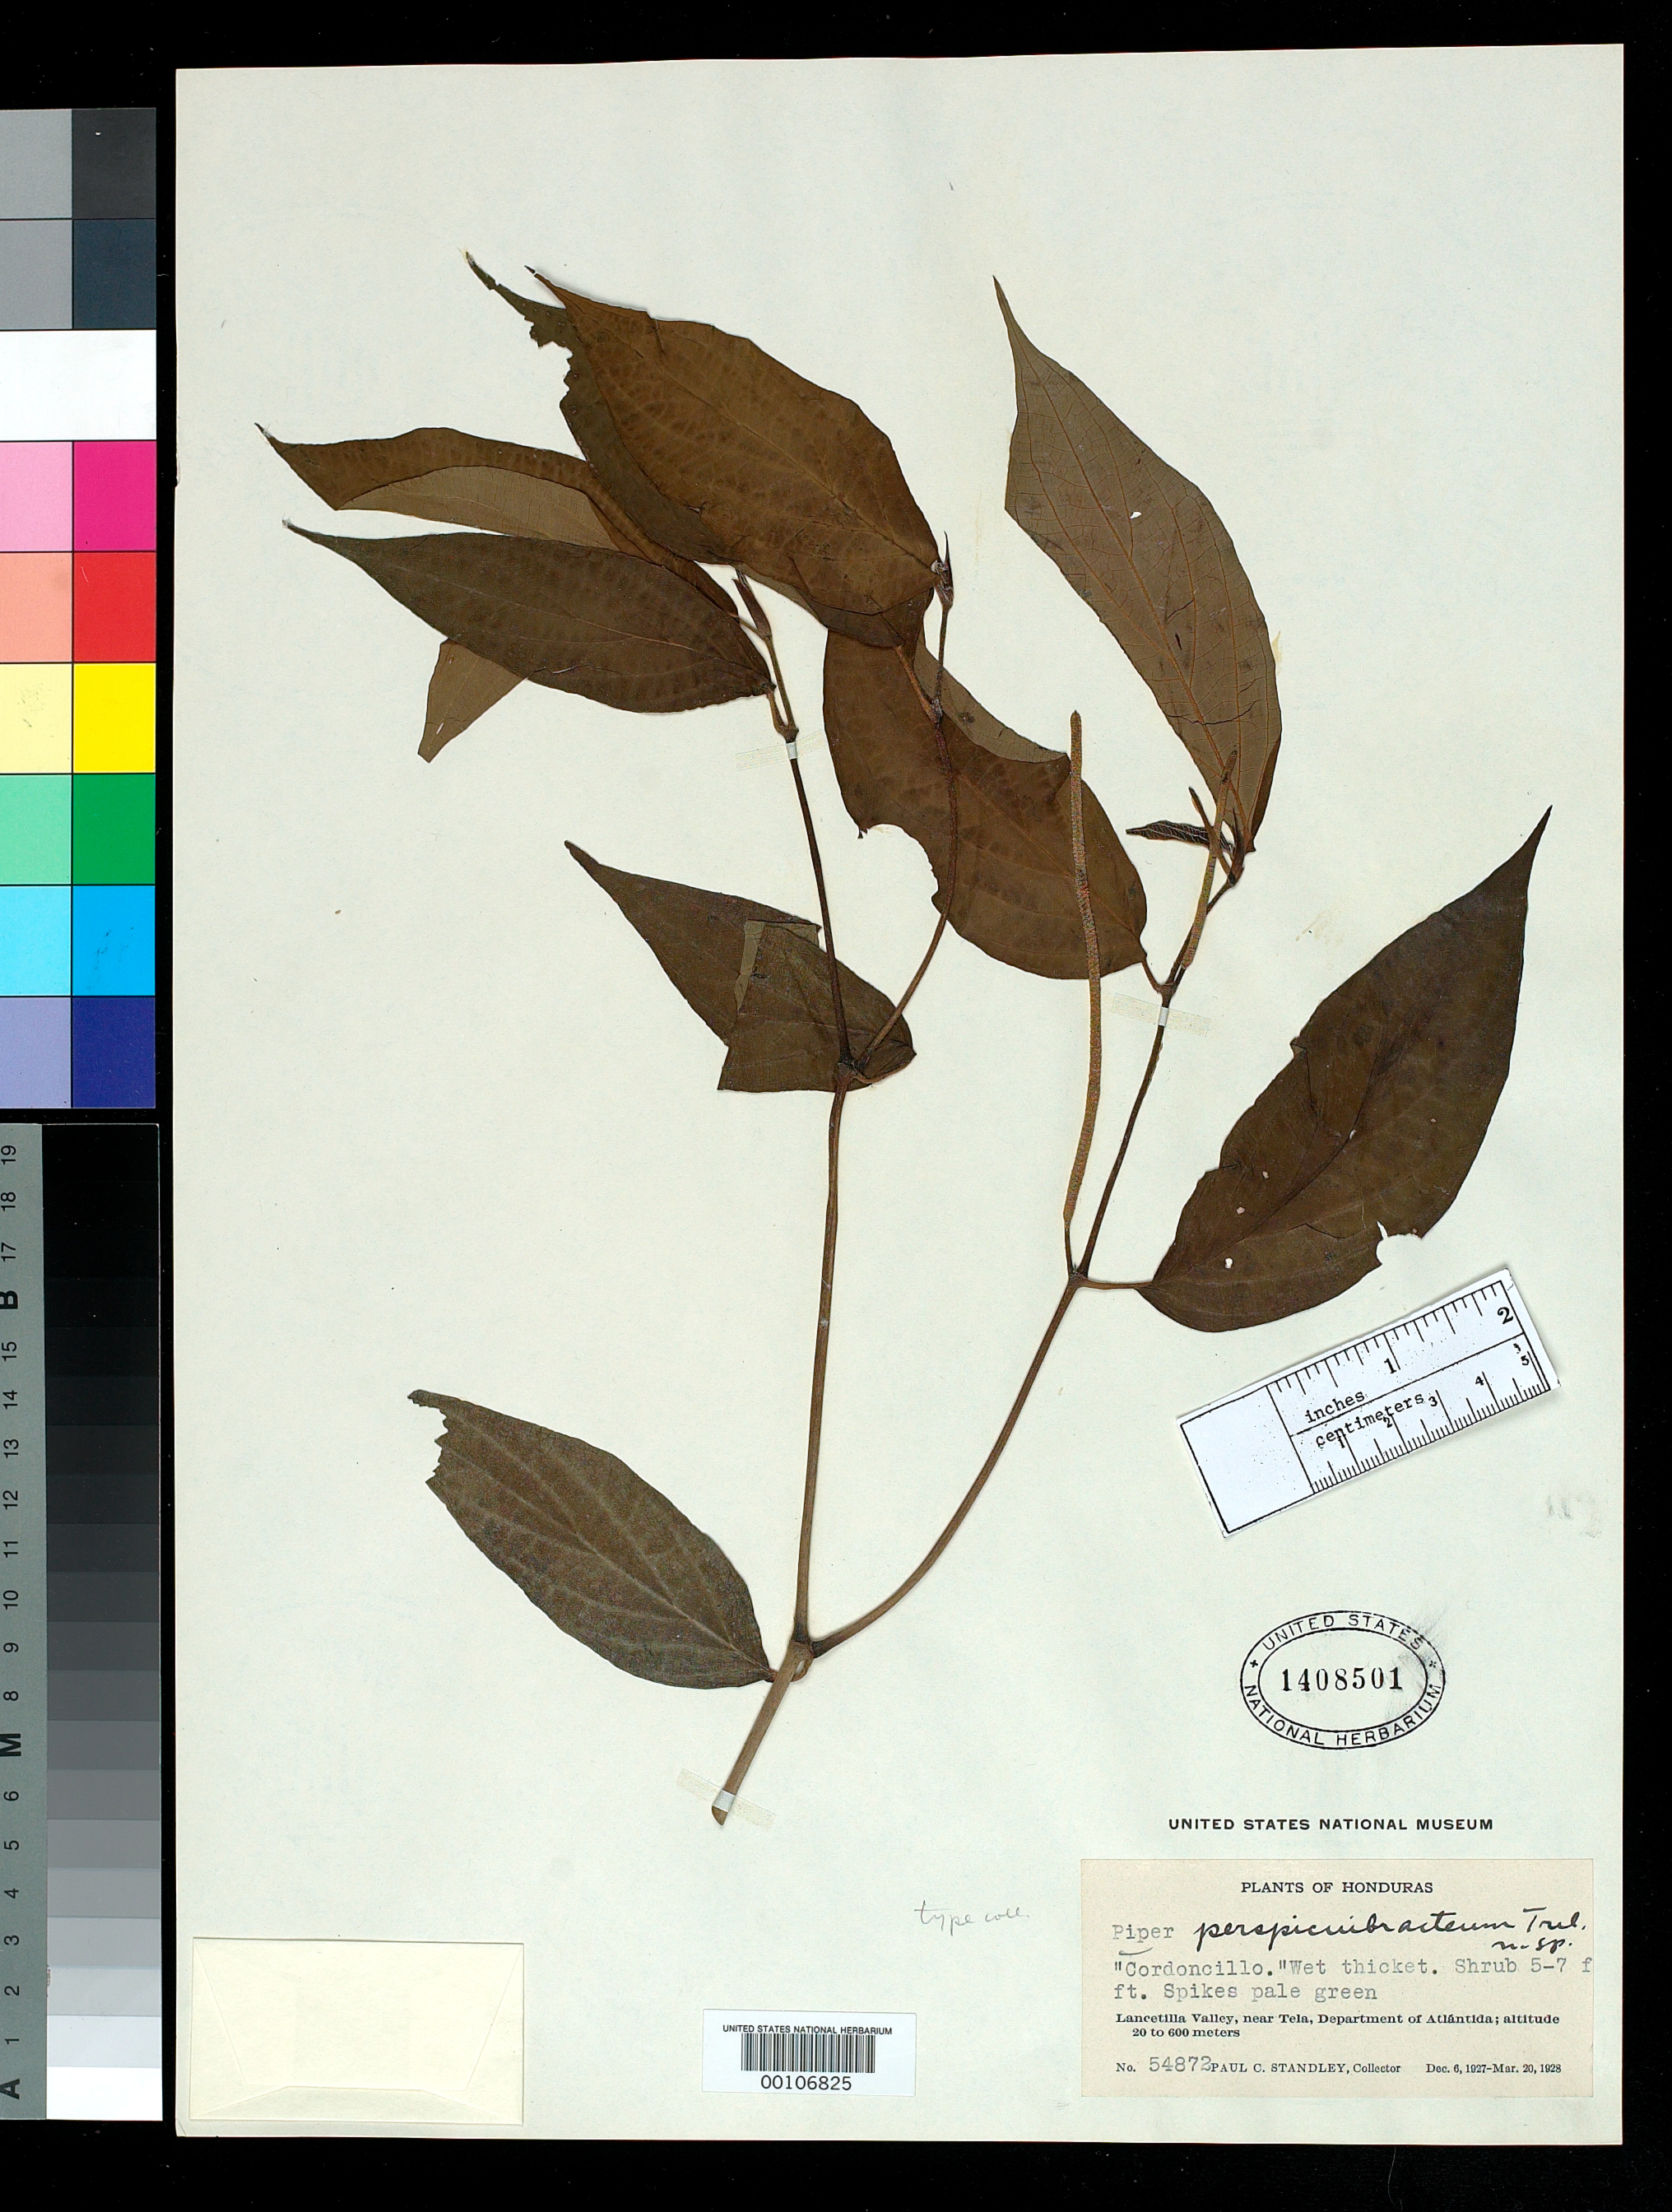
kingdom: Plantae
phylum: Tracheophyta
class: Magnoliopsida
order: Piperales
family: Piperaceae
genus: Piper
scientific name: Piper perspicuibracteum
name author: Trel.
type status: Isotype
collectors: P. C. Standley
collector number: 54872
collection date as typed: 21 Jan 1928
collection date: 1928-01-21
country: Honduras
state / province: Atlántida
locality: Lancetilla Valley, near Tela.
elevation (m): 100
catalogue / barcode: US 1408501